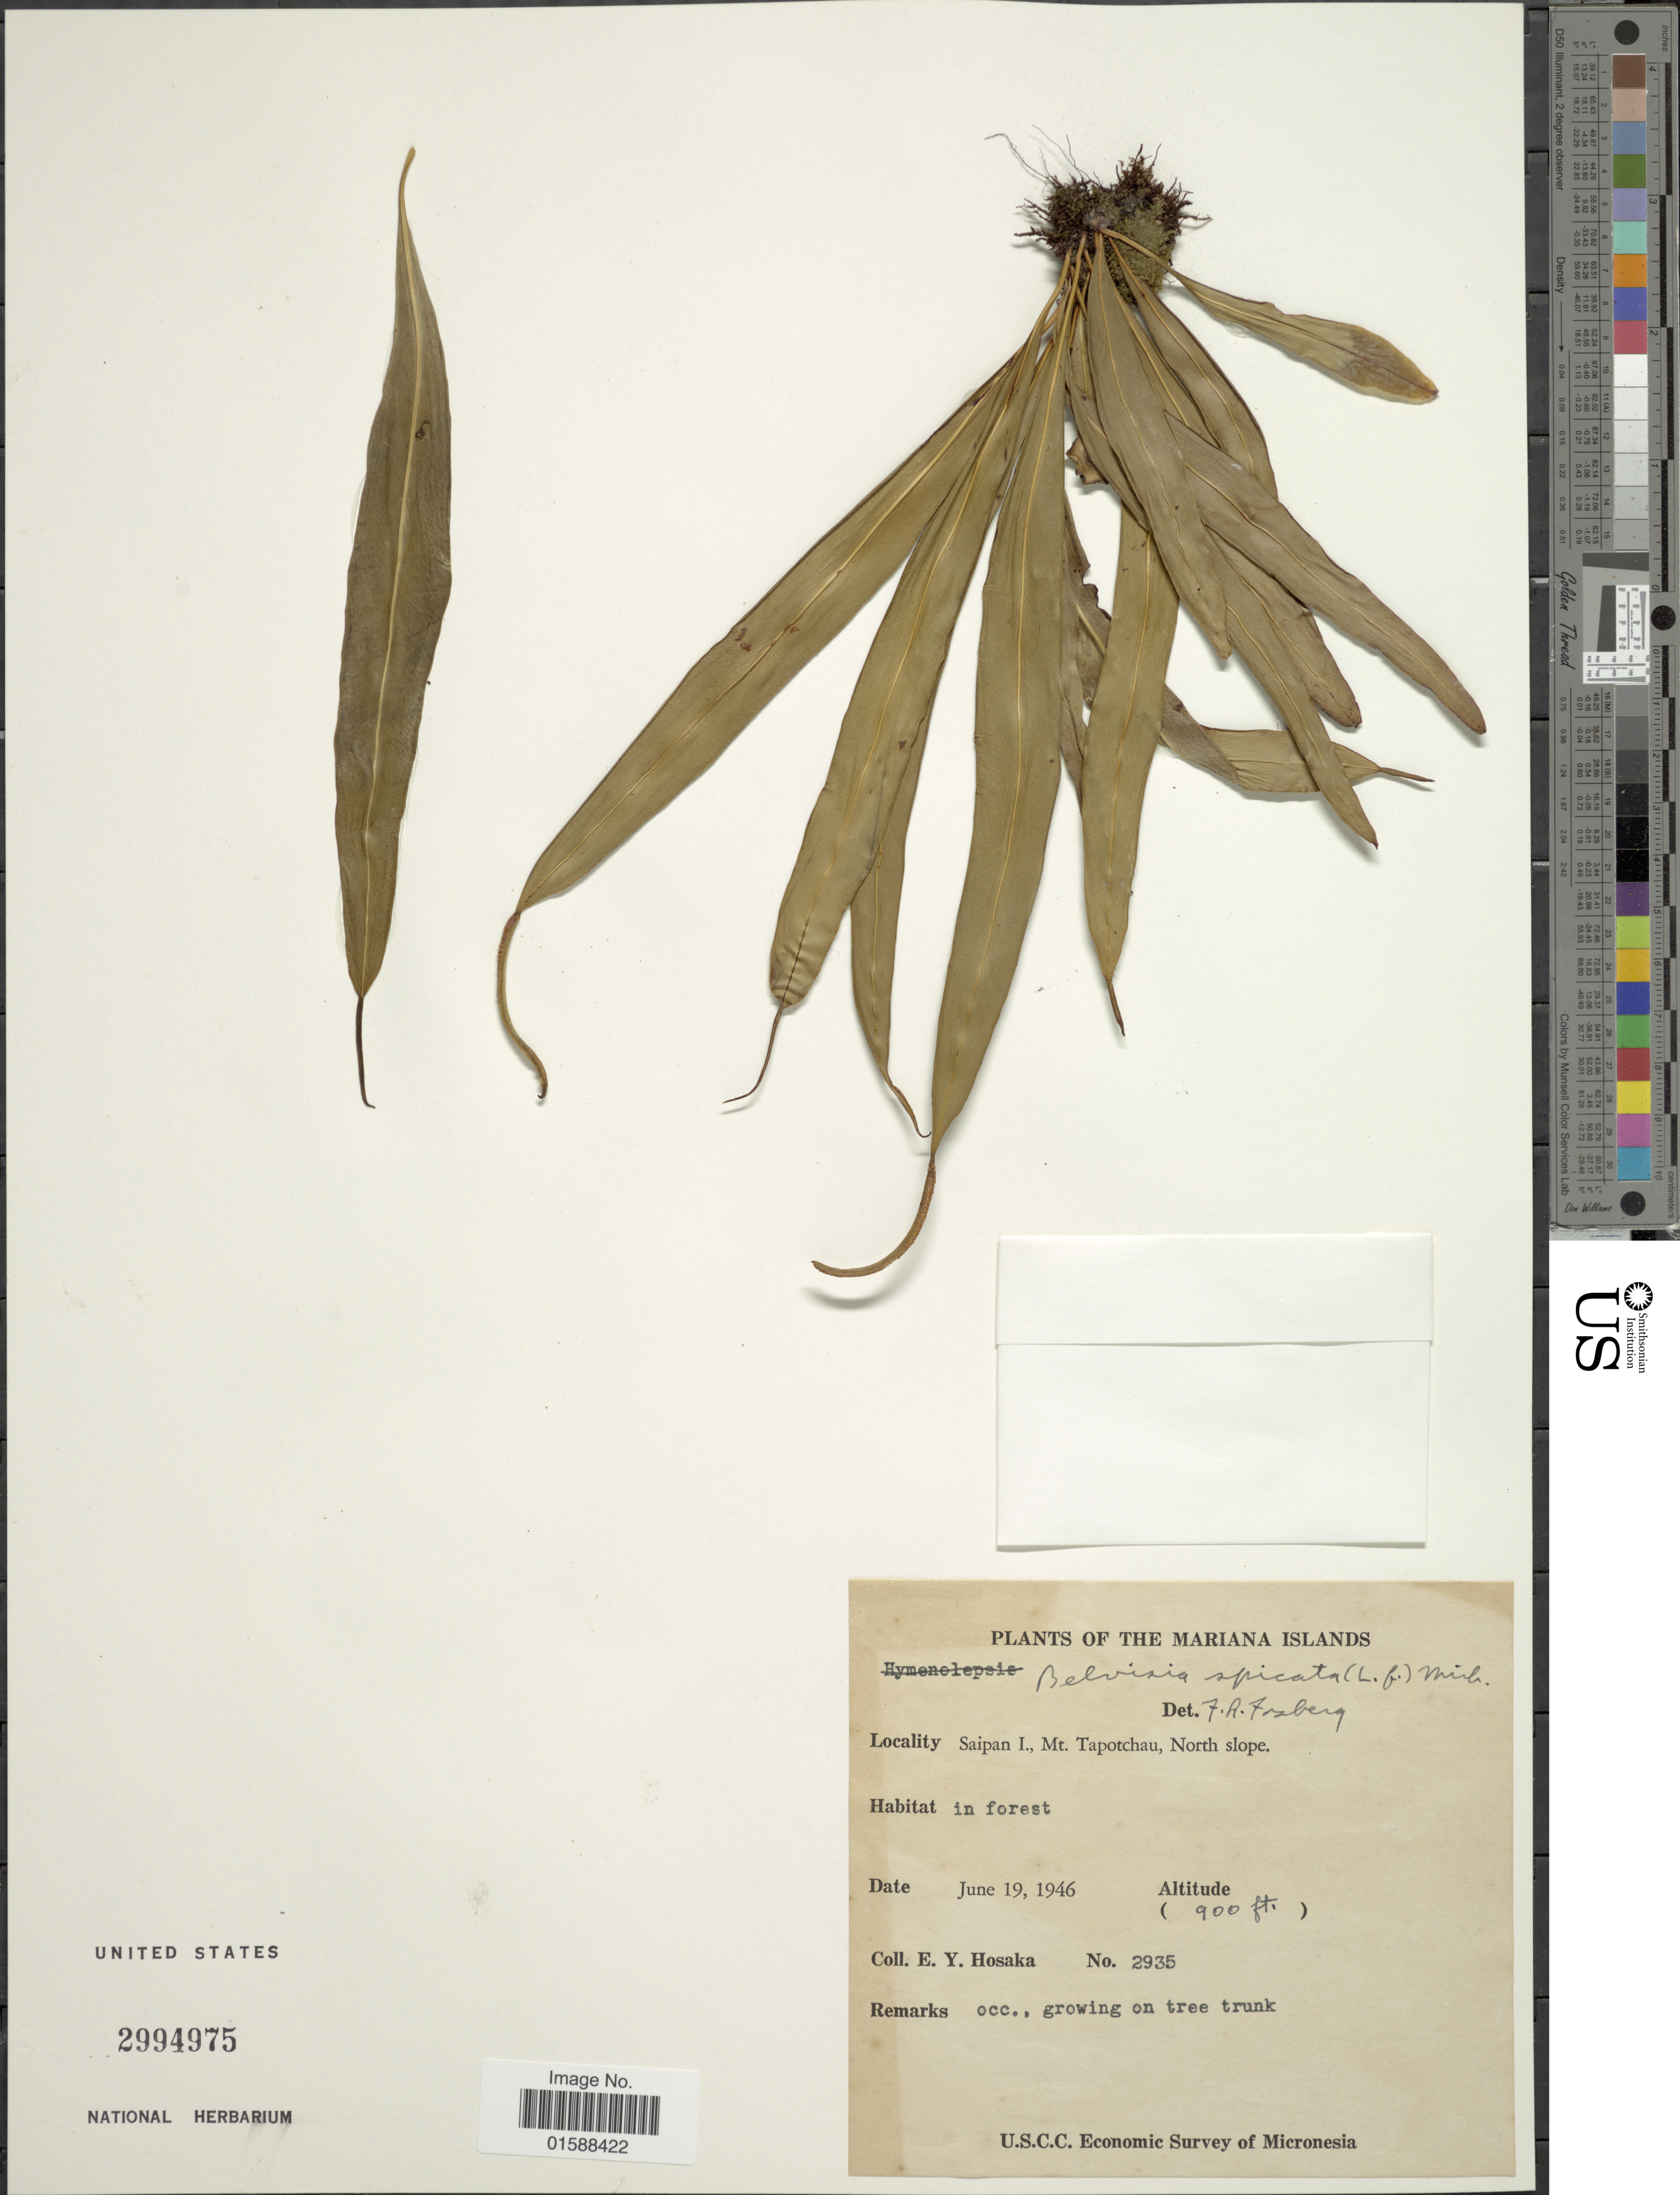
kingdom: Plantae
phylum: Tracheophyta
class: Polypodiopsida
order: Polypodiales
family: Polypodiaceae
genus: Lepisorus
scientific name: Lepisorus spicatus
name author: (L. f.) Li S. Wang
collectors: E. Y. Hosaka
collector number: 2935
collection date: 1946-06-19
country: Northern Mariana Islands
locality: Mariana Islands. Saipan I., Mt. Tapotchau, North slope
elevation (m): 274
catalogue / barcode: US 2994975